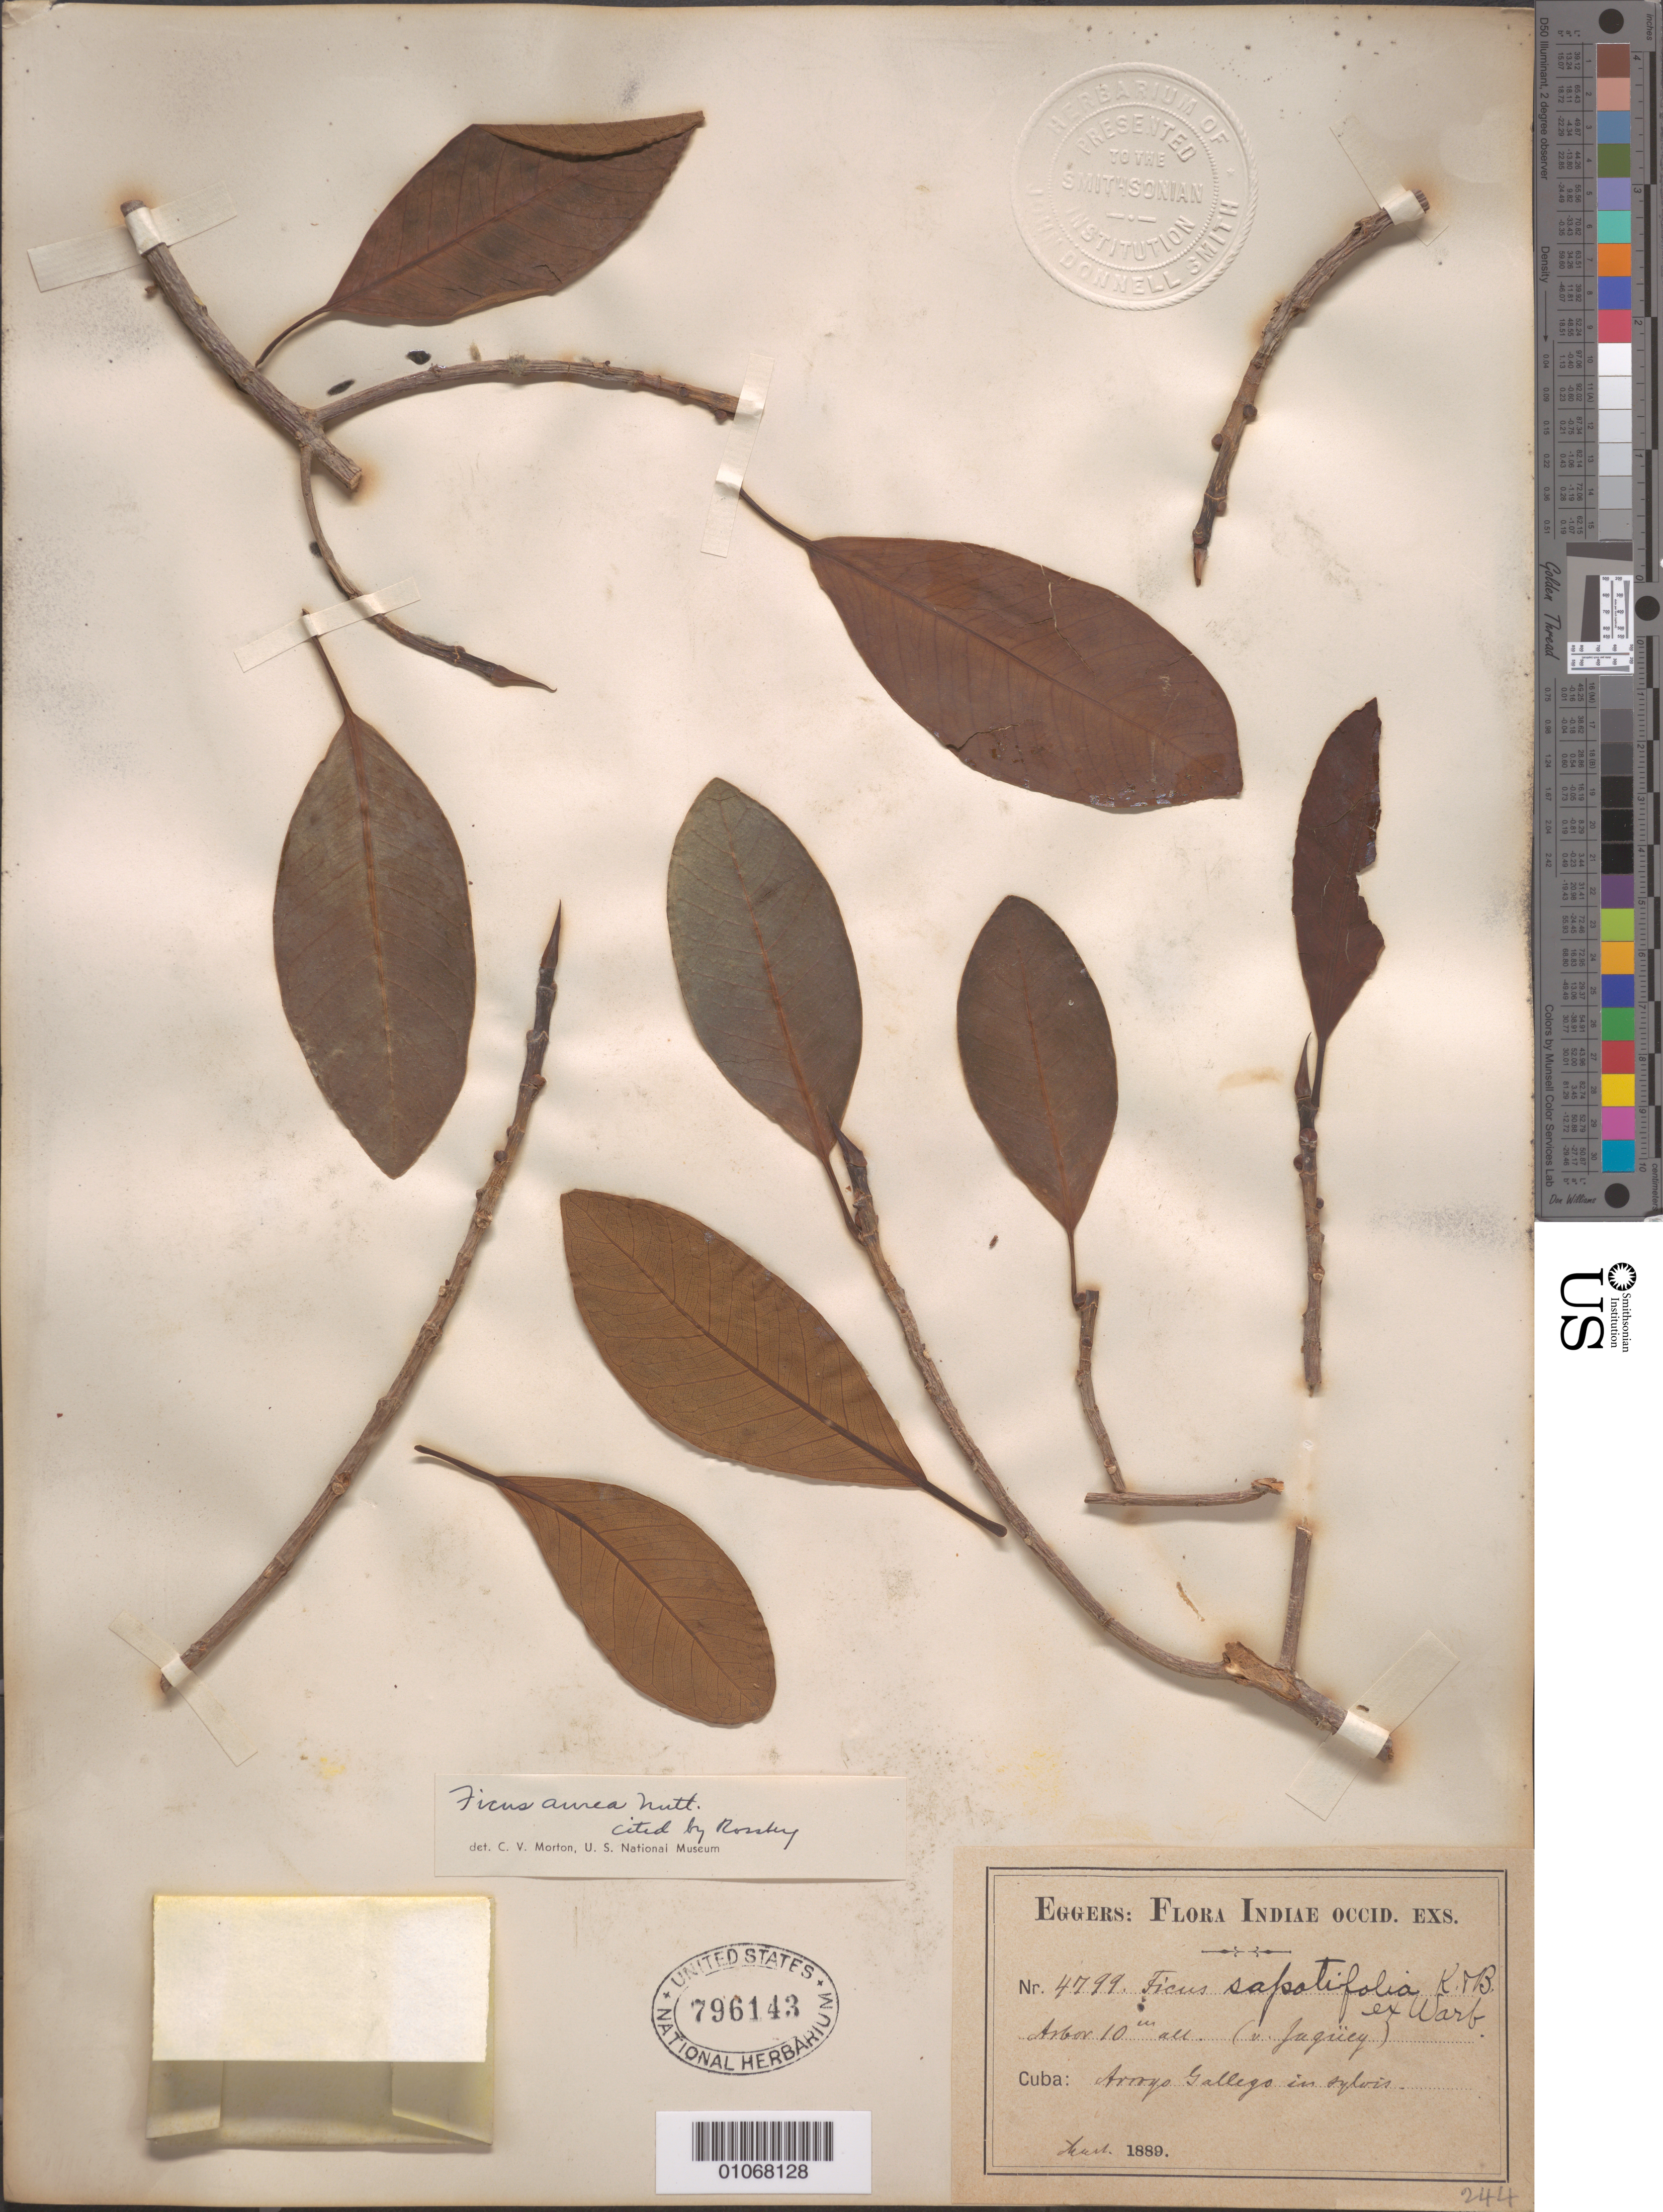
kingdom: Plantae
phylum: Tracheophyta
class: Magnoliopsida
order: Rosales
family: Moraceae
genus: Ficus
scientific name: Ficus aurea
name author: Nutt.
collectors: H. F. A. von Eggers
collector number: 4799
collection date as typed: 01 Apr 1889 to 30 Apr 1889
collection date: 1889-04-01/1889-04-30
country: Cuba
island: Cuba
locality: Arroyo Gallego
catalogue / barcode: US 796143